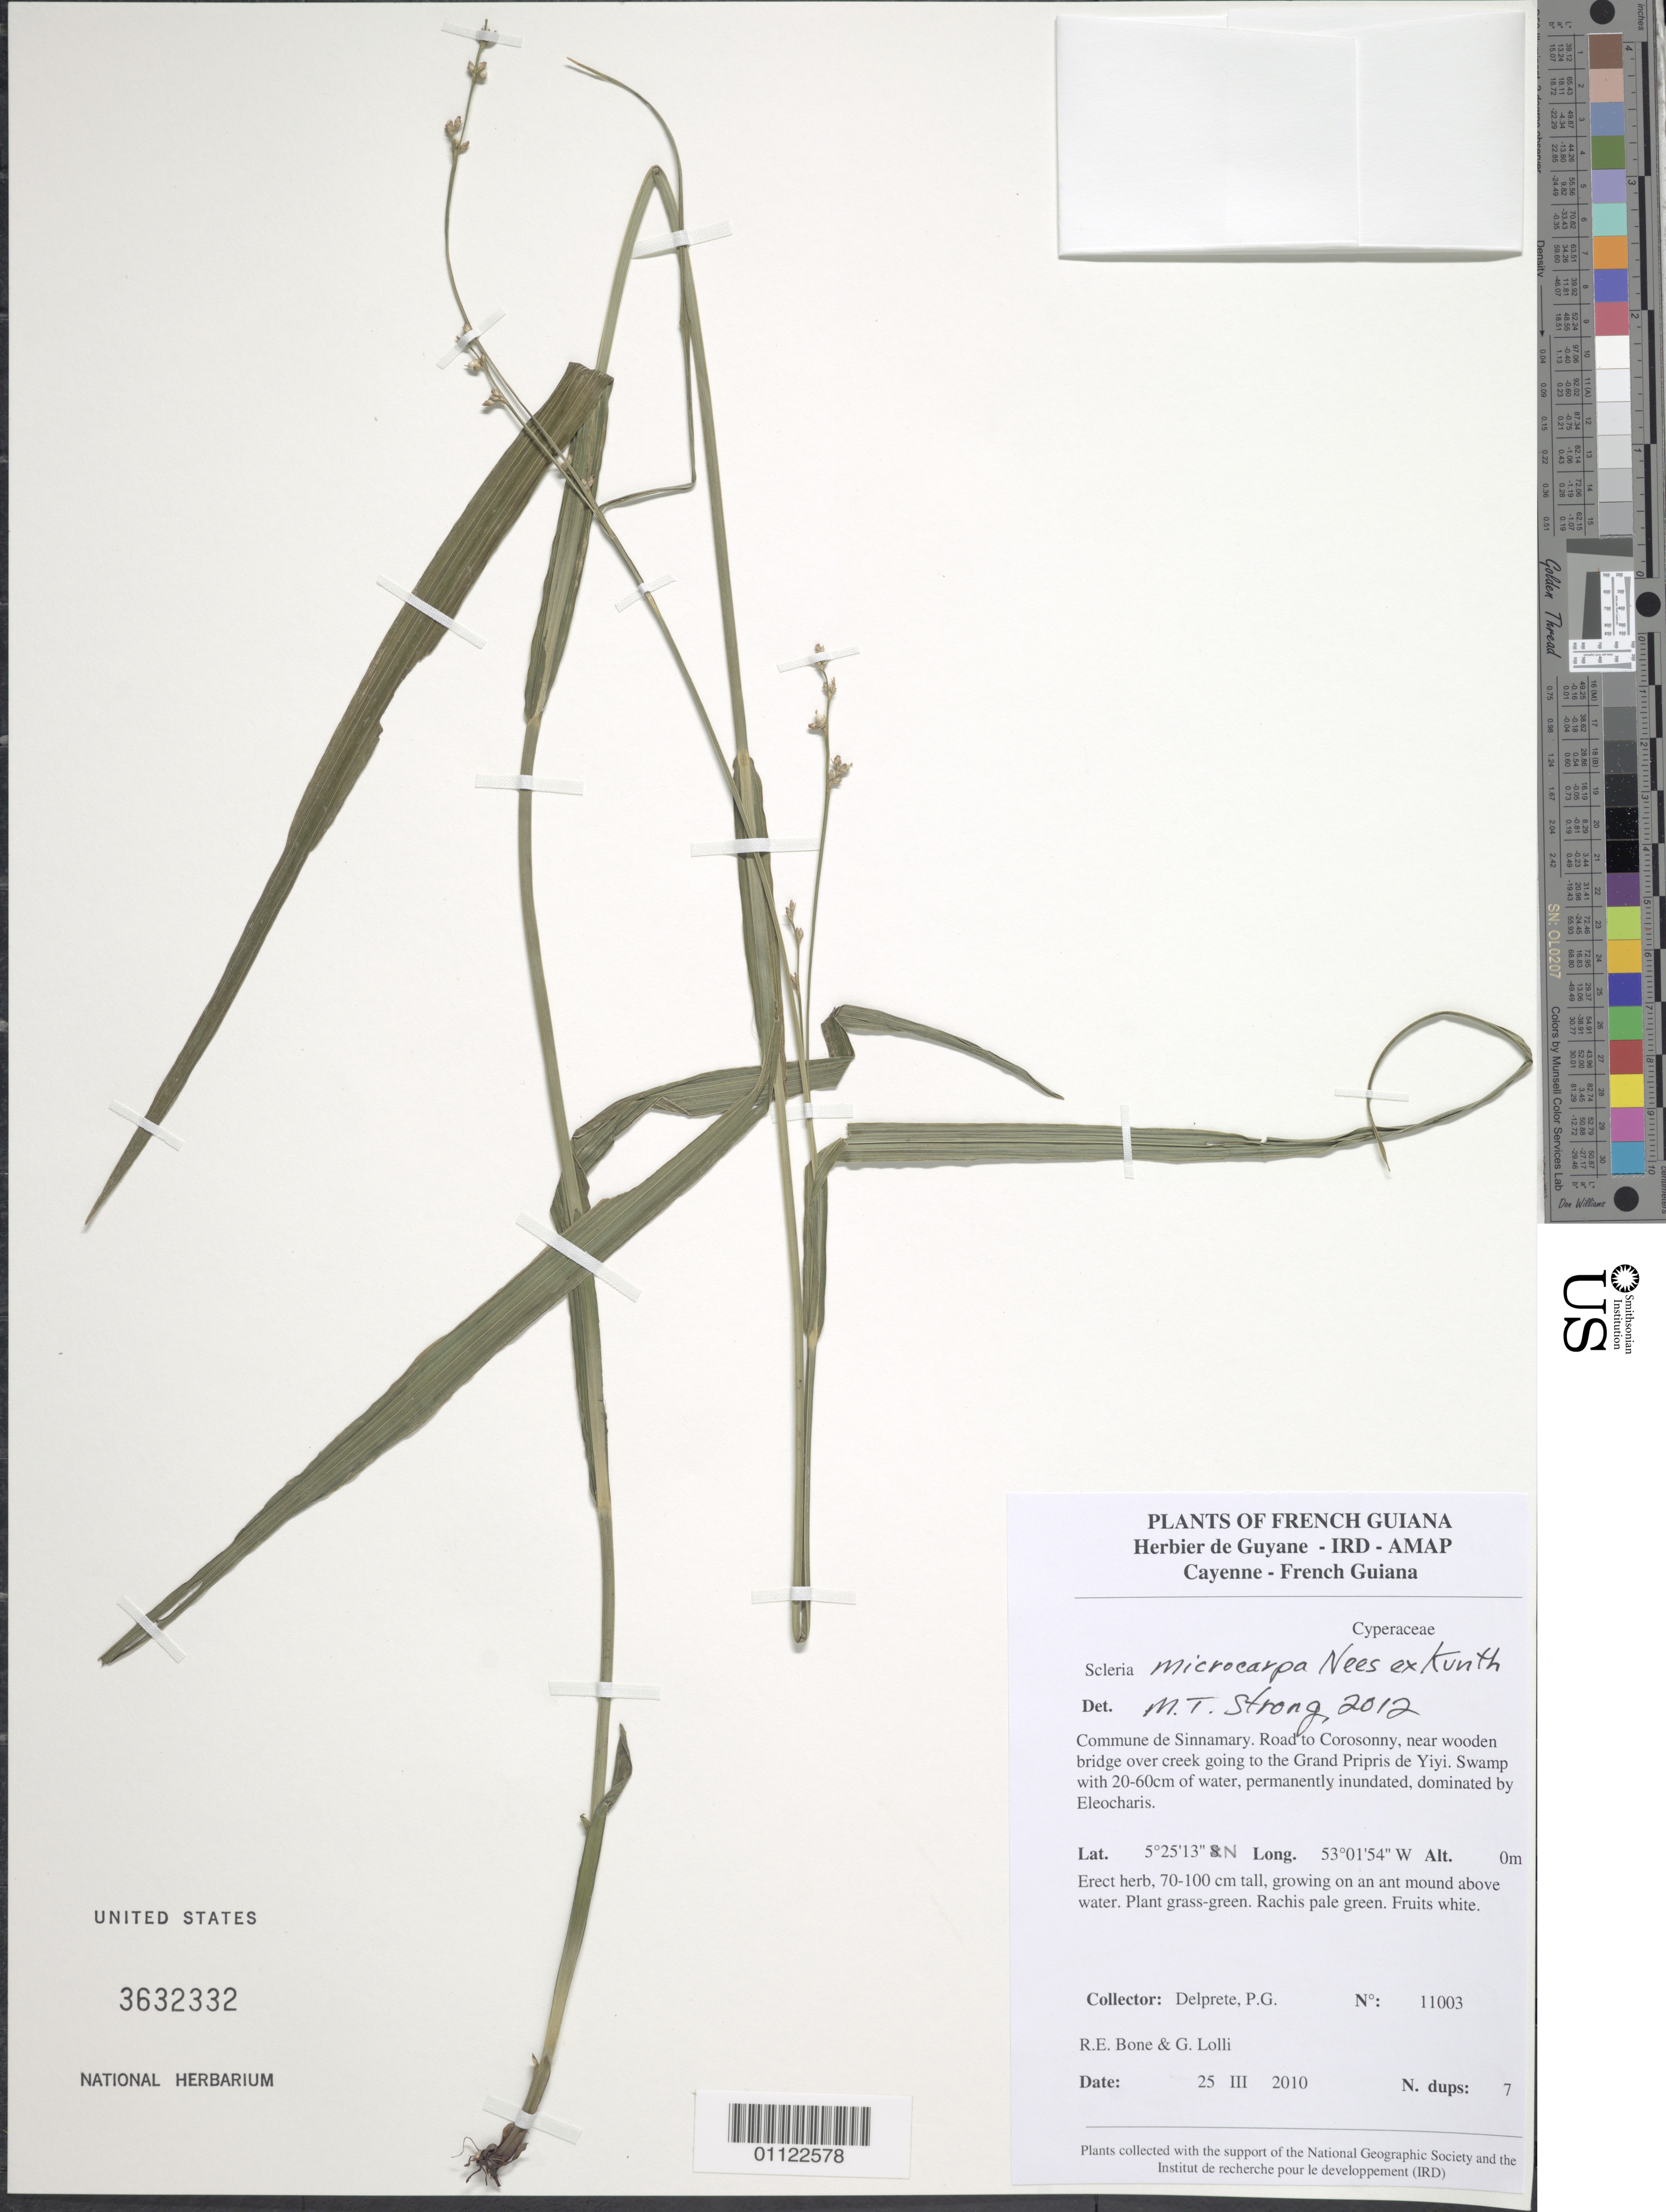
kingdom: Plantae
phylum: Tracheophyta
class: Liliopsida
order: Poales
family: Cyperaceae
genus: Scleria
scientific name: Scleria microcarpa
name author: Nees ex Kunth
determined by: Strong, M. T., (US), Smithsonian Institution - National Museum of Natural History (UNITED STATES)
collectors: P. G. Delprete, R. Bone & G. Lolli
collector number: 11003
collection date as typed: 25-Mar-10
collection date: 1910-03-25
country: French Guiana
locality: Commune de Sinnamary. Road to Corosonny, near wooden bridge over creek going to the Grand Pripris de Yiyi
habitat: Swamp with 20-60cm of water, permanently inundated, dominated by Eleocharis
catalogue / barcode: US 3632332